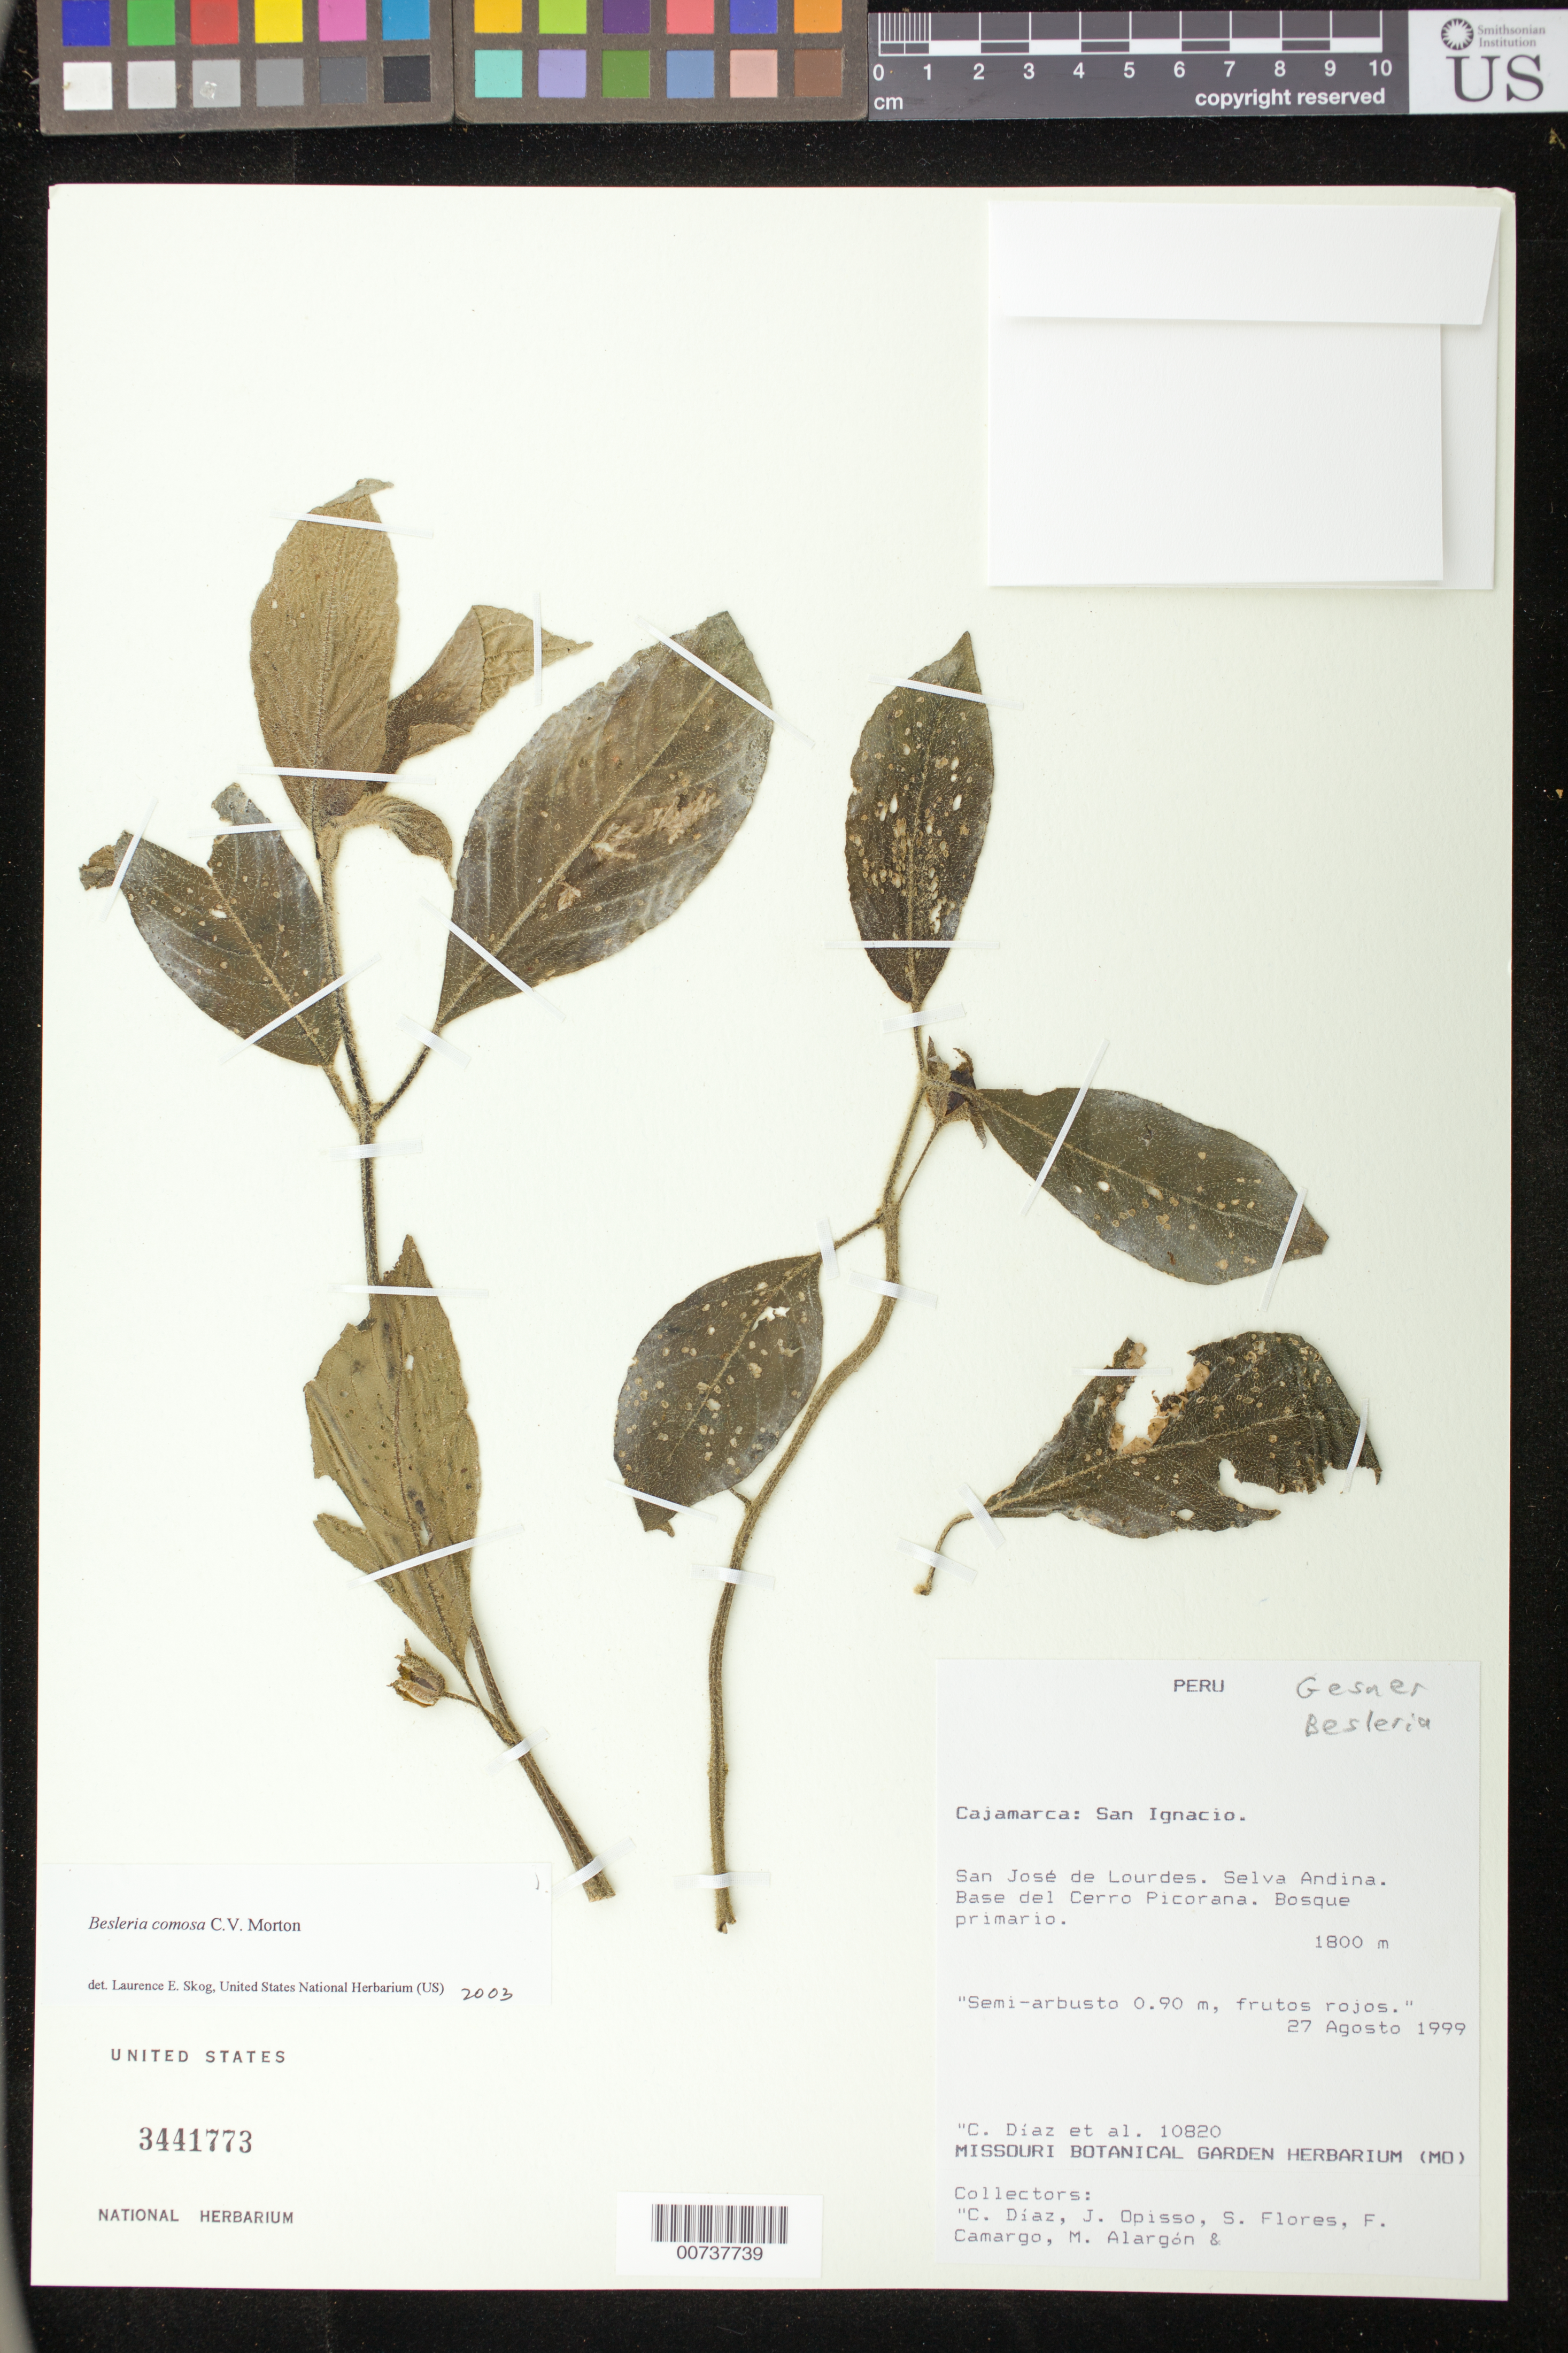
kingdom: Plantae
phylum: Tracheophyta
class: Magnoliopsida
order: Lamiales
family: Gesneriaceae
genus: Besleria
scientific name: Besleria comosa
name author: C.V. Morton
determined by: Skog, Laurence E.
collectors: C. Díaz S. & et al.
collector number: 10820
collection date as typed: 27 Aug 1999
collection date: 1999-08-27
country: Peru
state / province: Cajamarca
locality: Prov. San Ignacio, San José de Lourdes, base del Cerro Picorana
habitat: Selva andina, bosque primario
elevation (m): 1800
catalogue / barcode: US 3441773